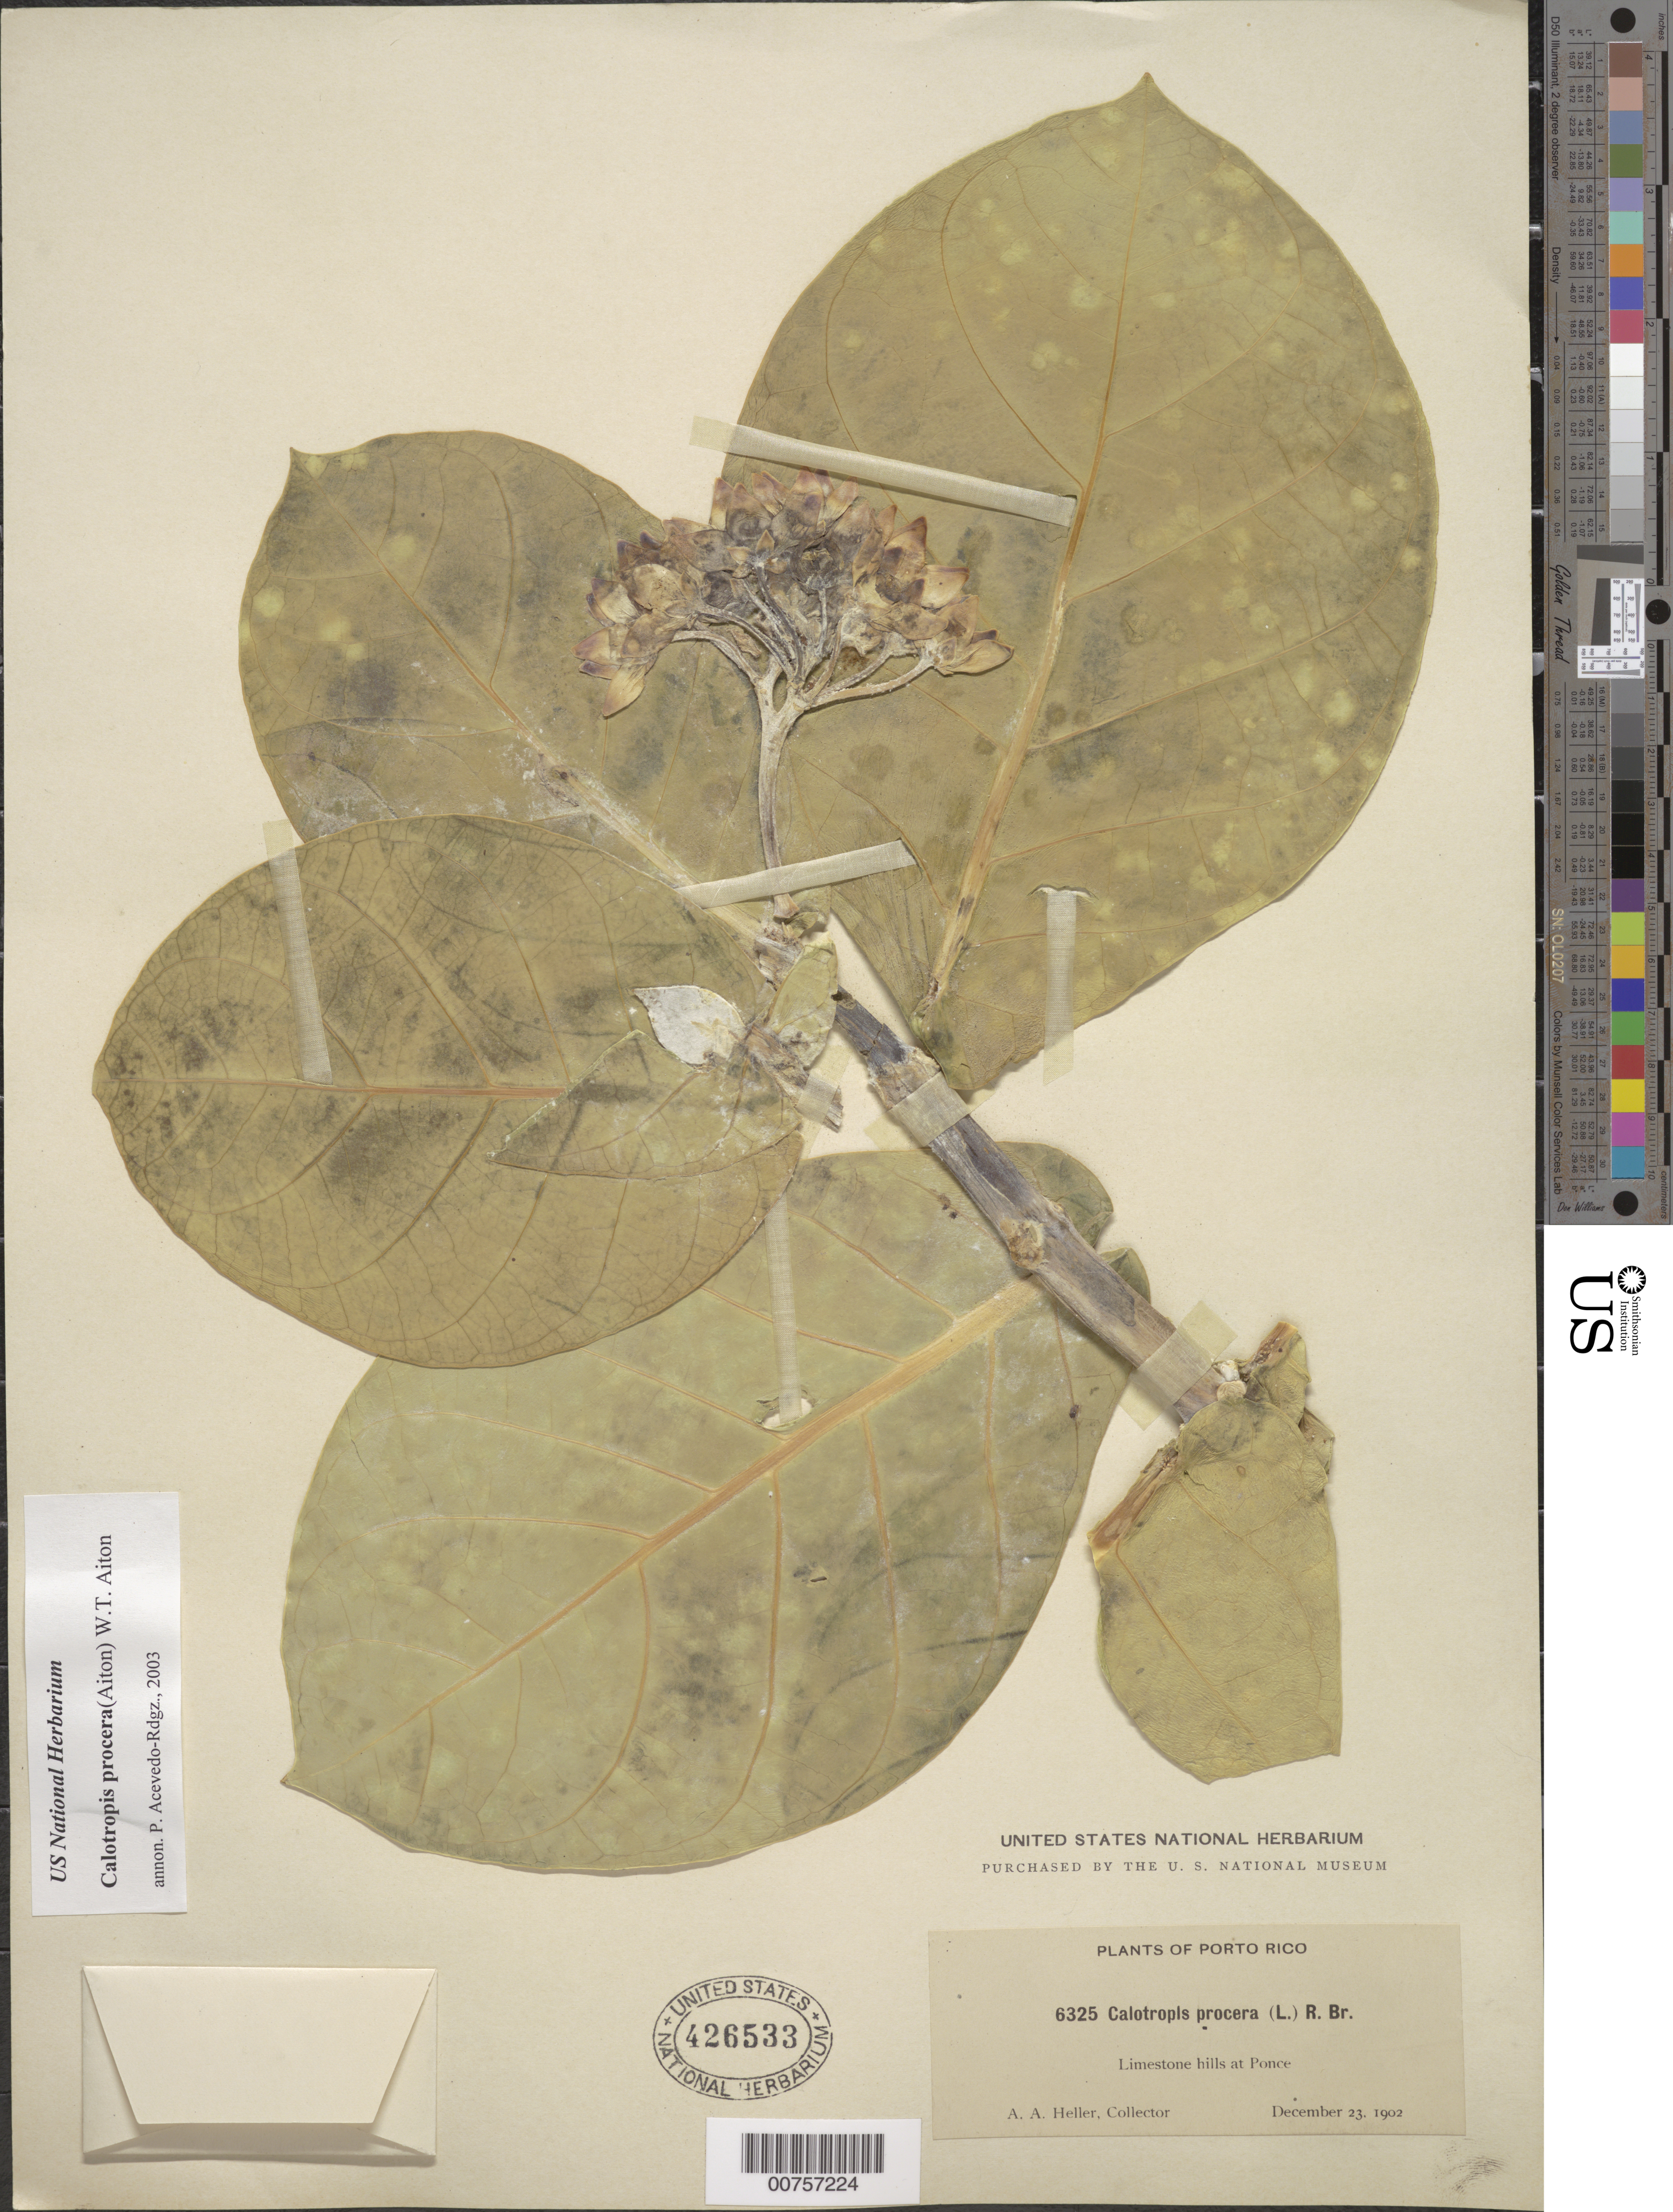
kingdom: Plantae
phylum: Tracheophyta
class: Magnoliopsida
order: Gentianales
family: Apocynaceae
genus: Calotropis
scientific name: Calotropis procera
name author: (Aiton) W.T. Aiton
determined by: Acevedo-Rodríguez, P., (BOT), Smithsonian Institution - National Museum of Natural History (UNITED STATES)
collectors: A. A. Heller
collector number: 6325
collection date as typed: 23 Dec 1902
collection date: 1902-12-23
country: Puerto Rico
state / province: Ponce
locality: At Ponce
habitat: Limestone hills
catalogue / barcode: US 426533